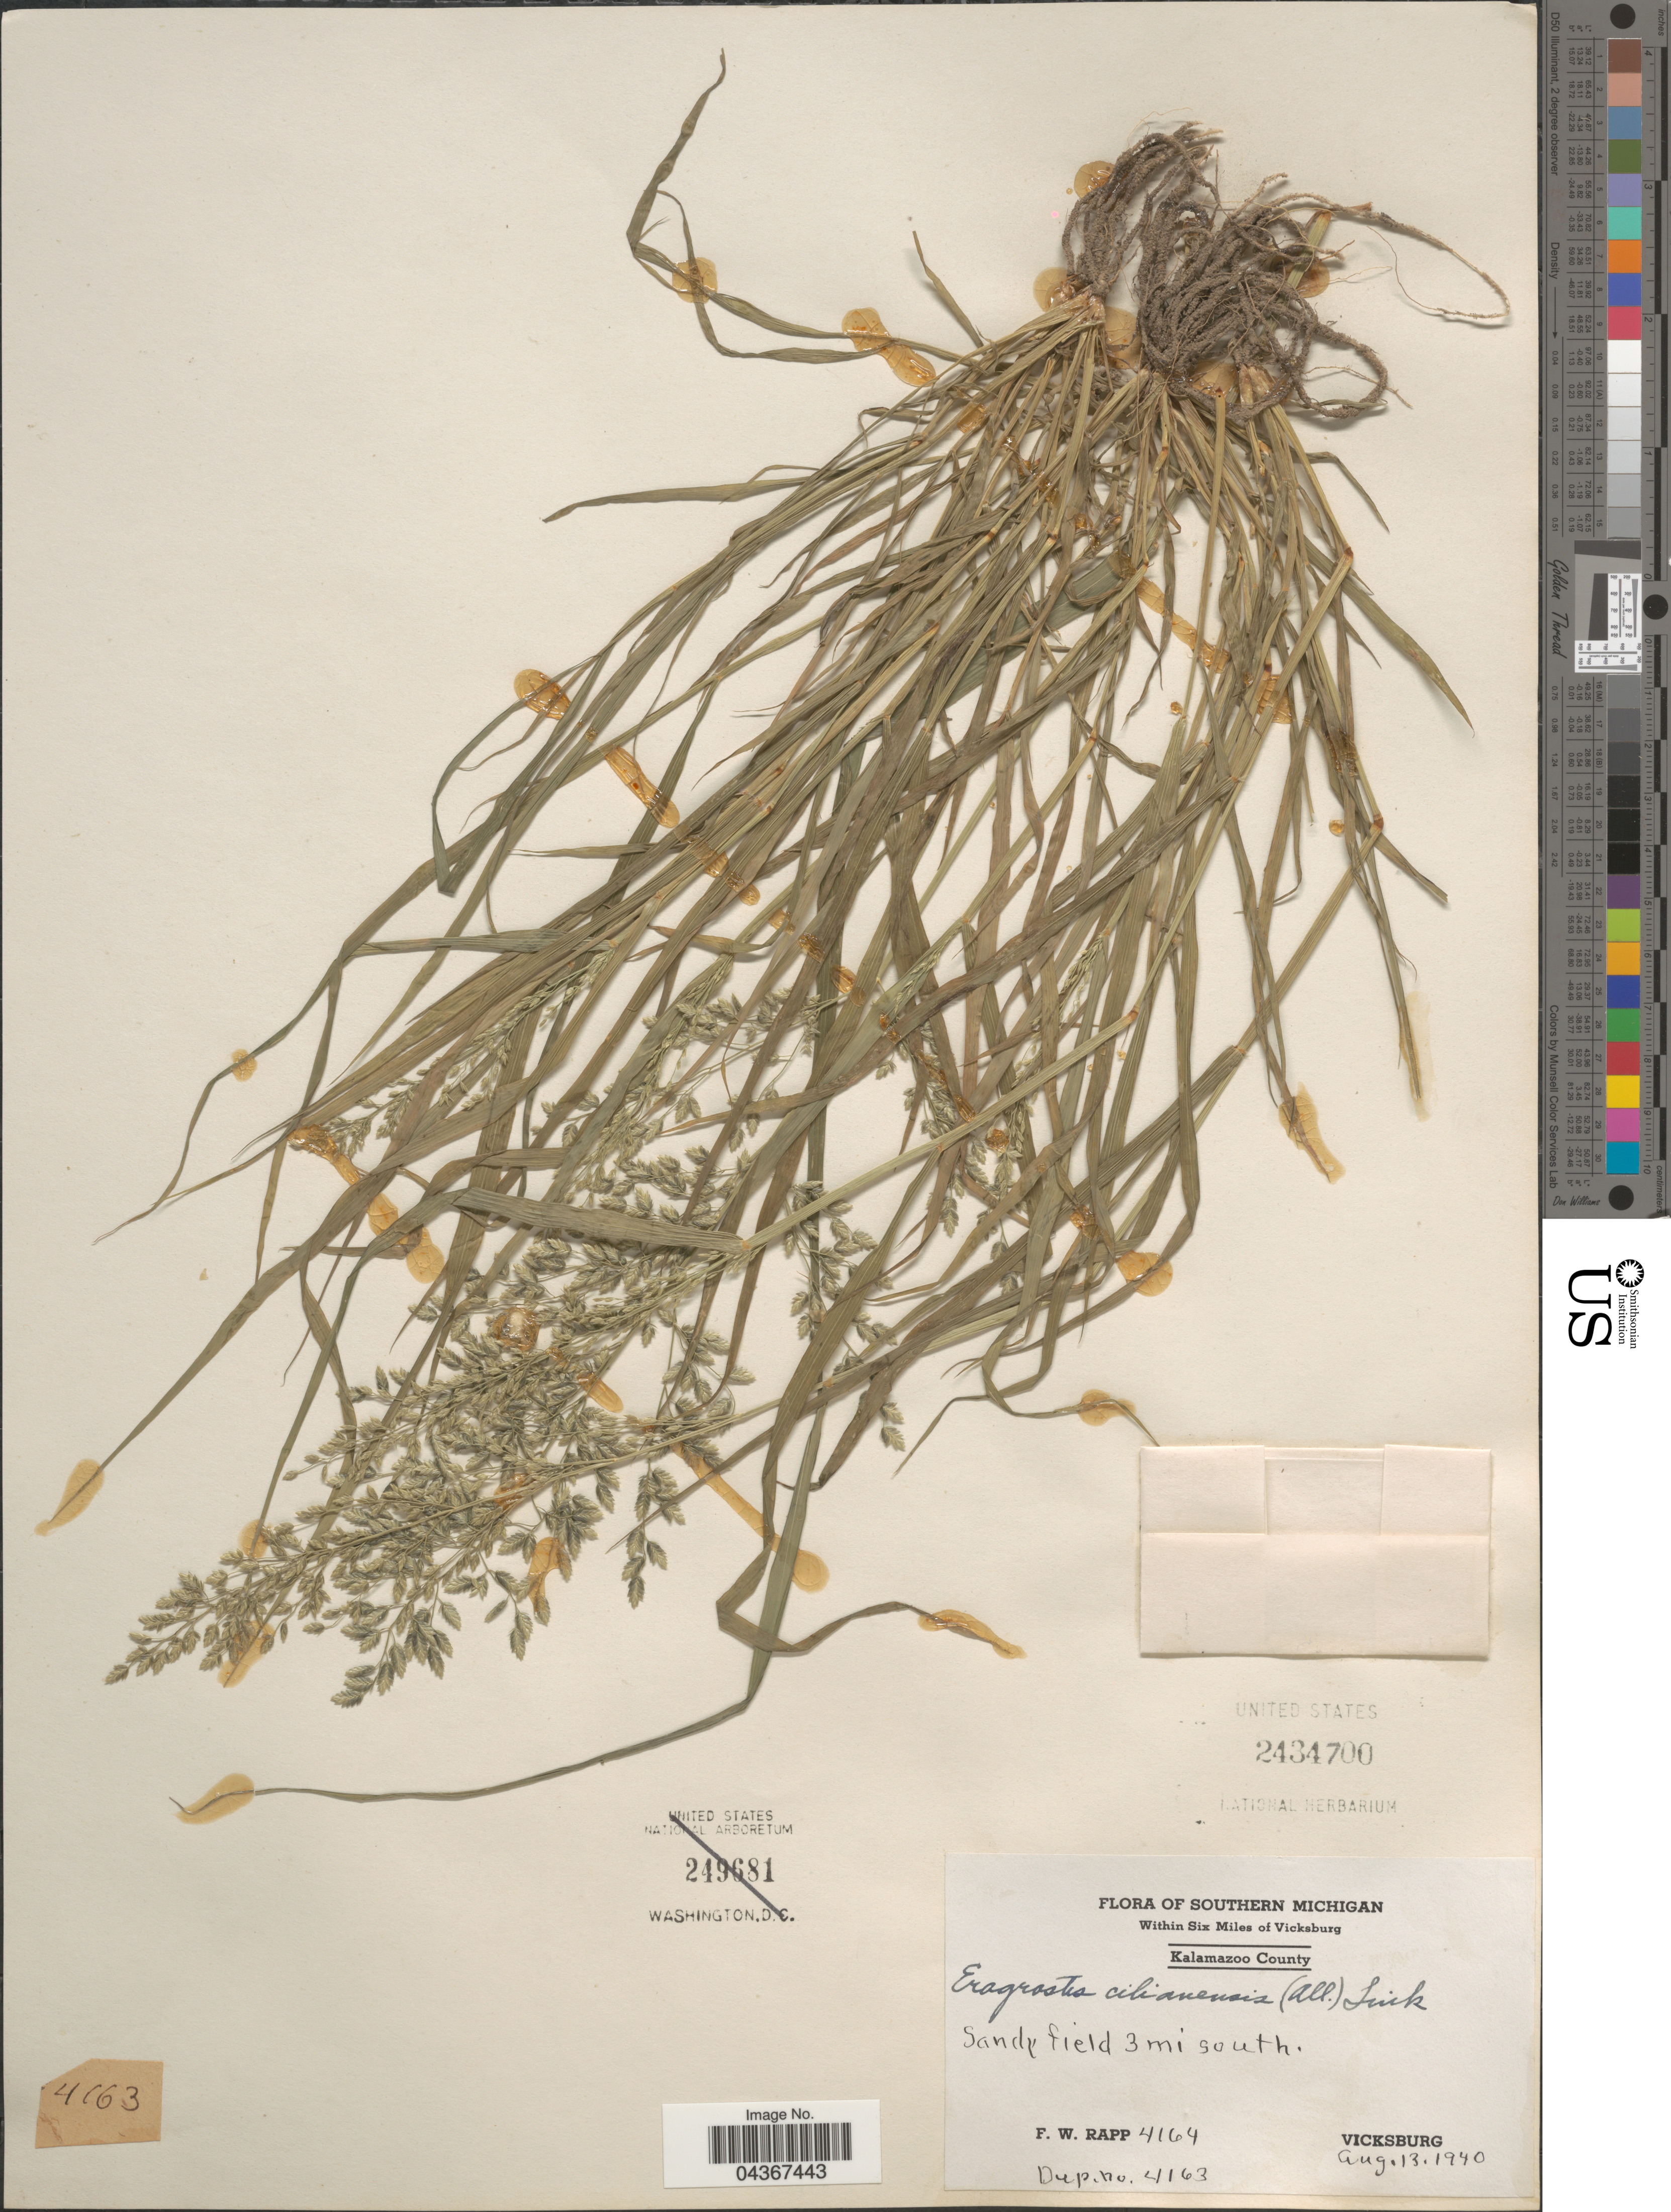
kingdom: Plantae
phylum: Tracheophyta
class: Liliopsida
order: Poales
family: Poaceae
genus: Eragrostis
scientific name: Eragrostis cilianensis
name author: (Bellardi) Vignolo ex Janch.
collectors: F. Rapp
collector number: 4164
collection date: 1940-08-13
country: United States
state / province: Michigan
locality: Southern Michigan. Within Six Miles of Vicksburg. Kalamazoo County. Sandy field 3 mi south. Vicksburg.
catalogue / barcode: US 2434700